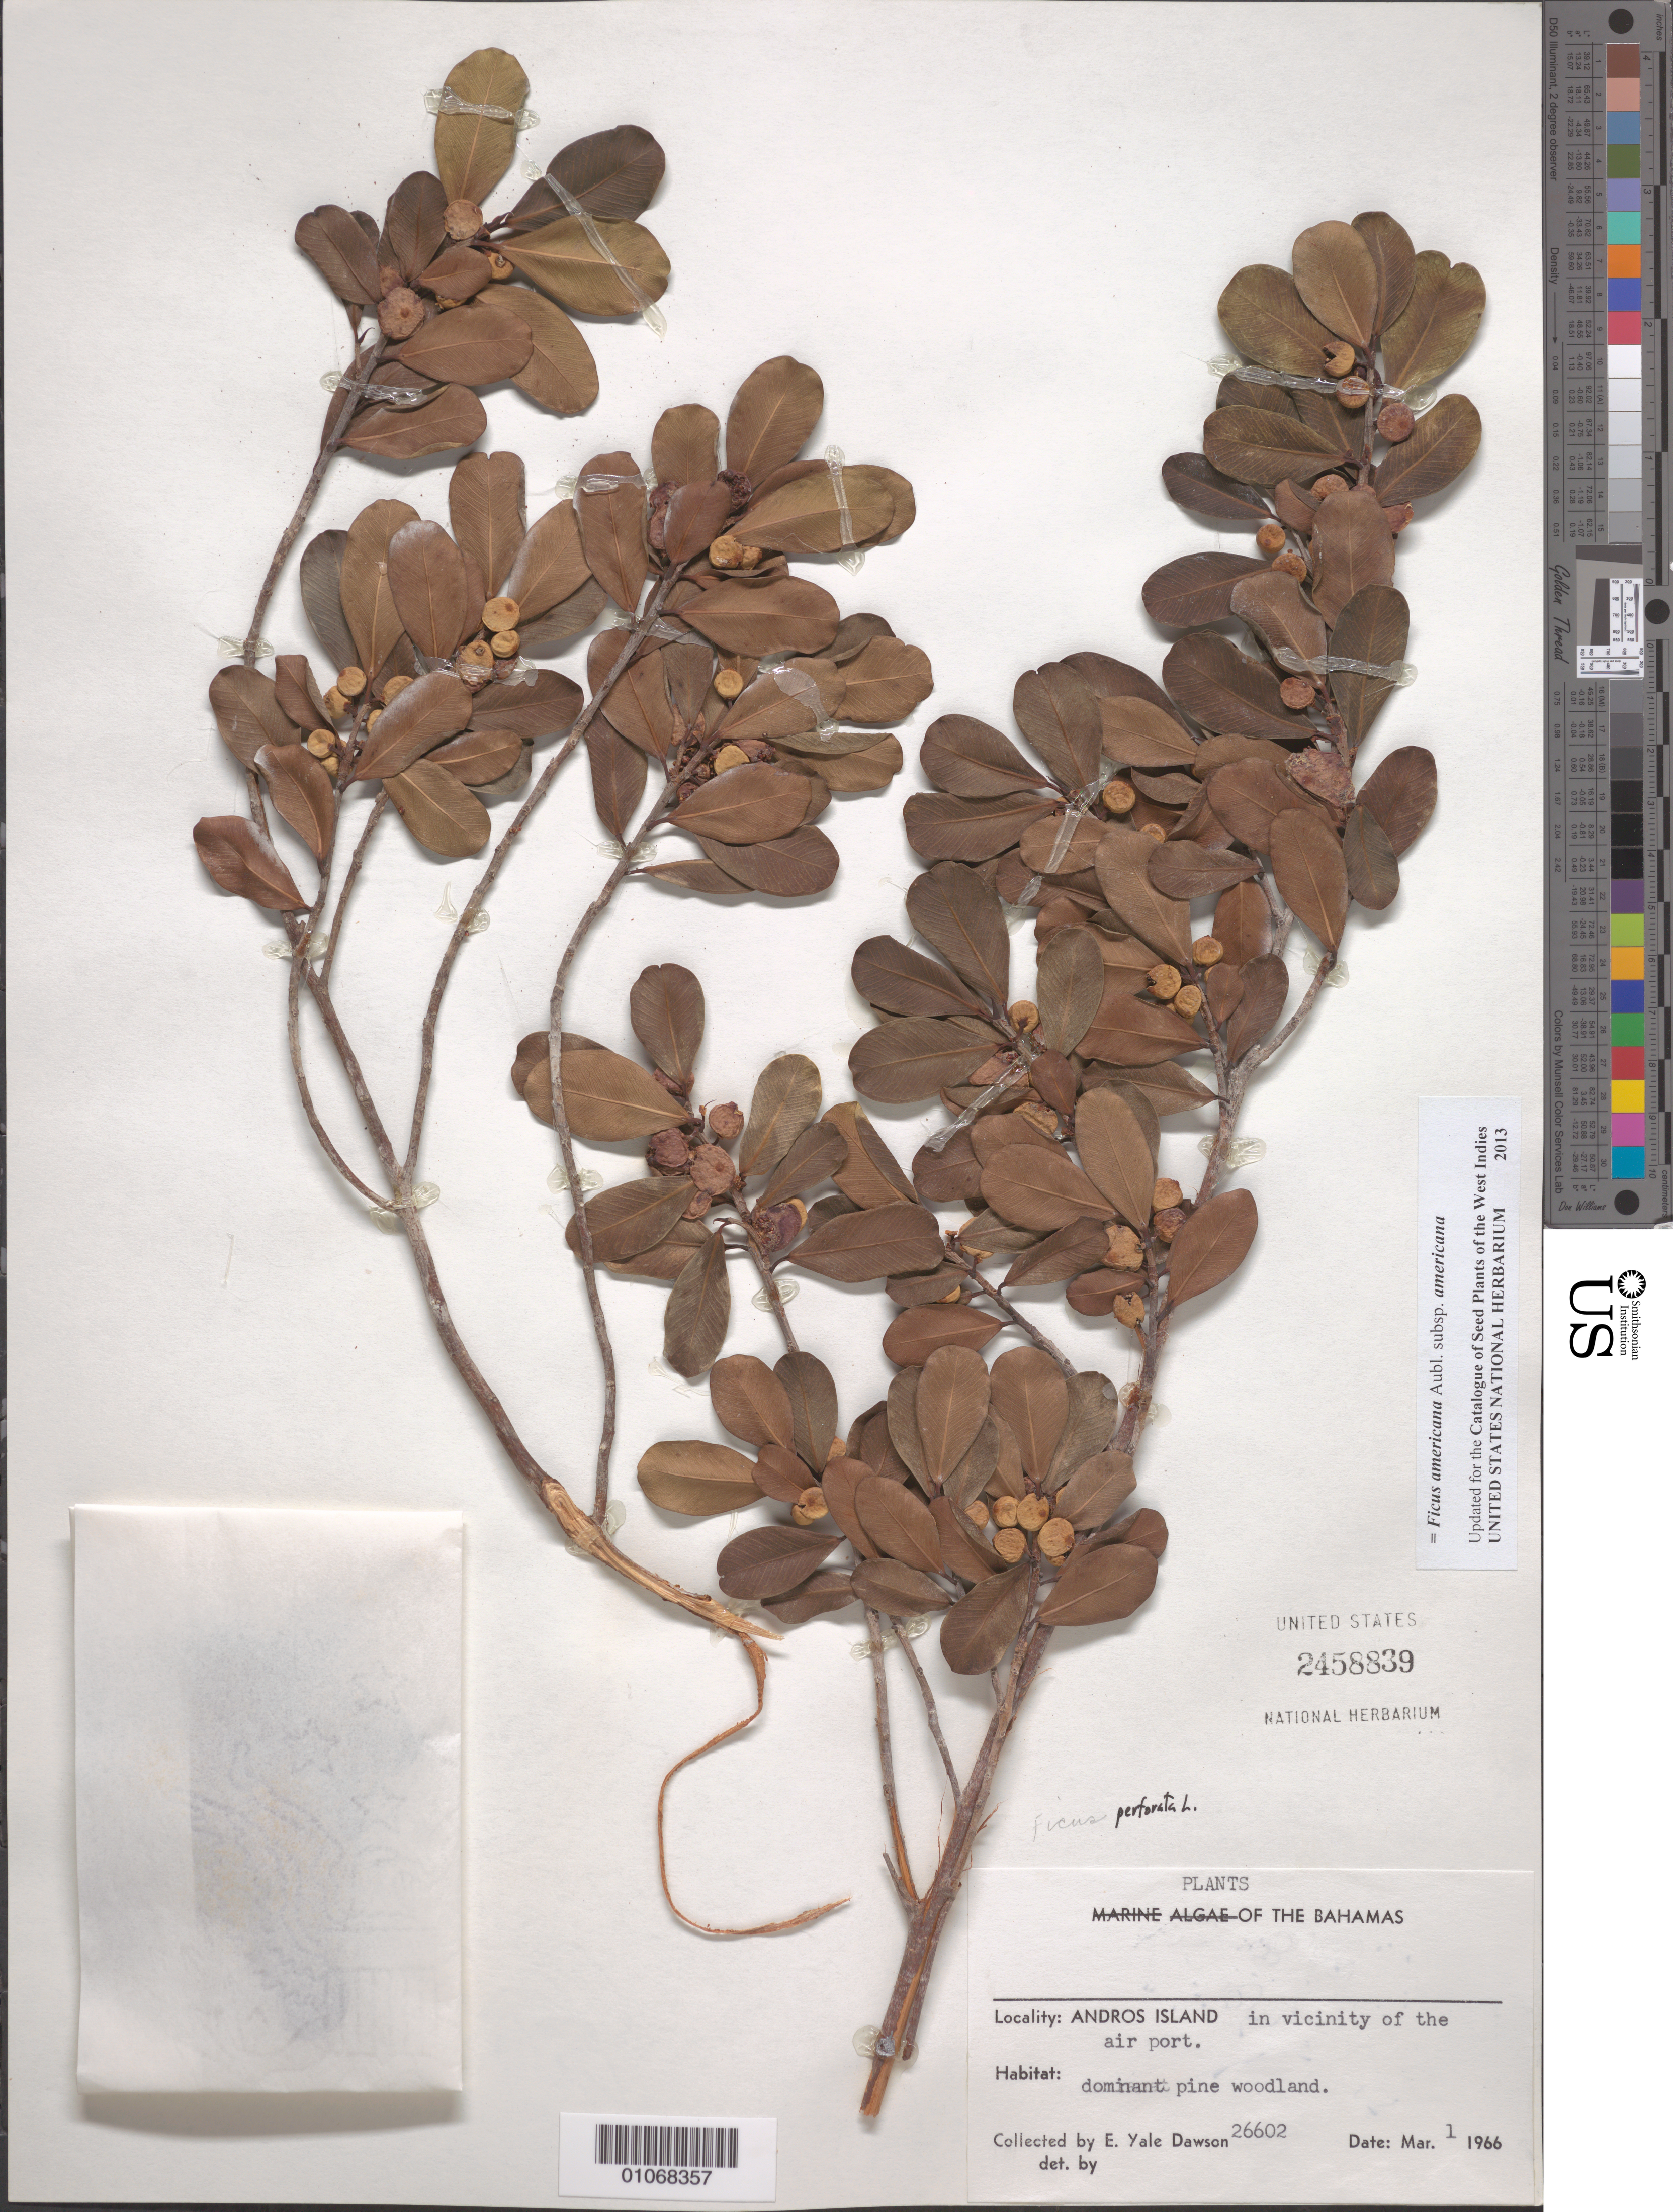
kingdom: Plantae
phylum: Tracheophyta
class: Magnoliopsida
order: Rosales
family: Moraceae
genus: Ficus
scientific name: Ficus perforata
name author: L.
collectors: E. Y. Dawson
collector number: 26602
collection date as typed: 01 Mar 1966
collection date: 1966-03-01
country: Bahamas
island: Andros I.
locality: In vicinity of the air port.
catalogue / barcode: US 2458839